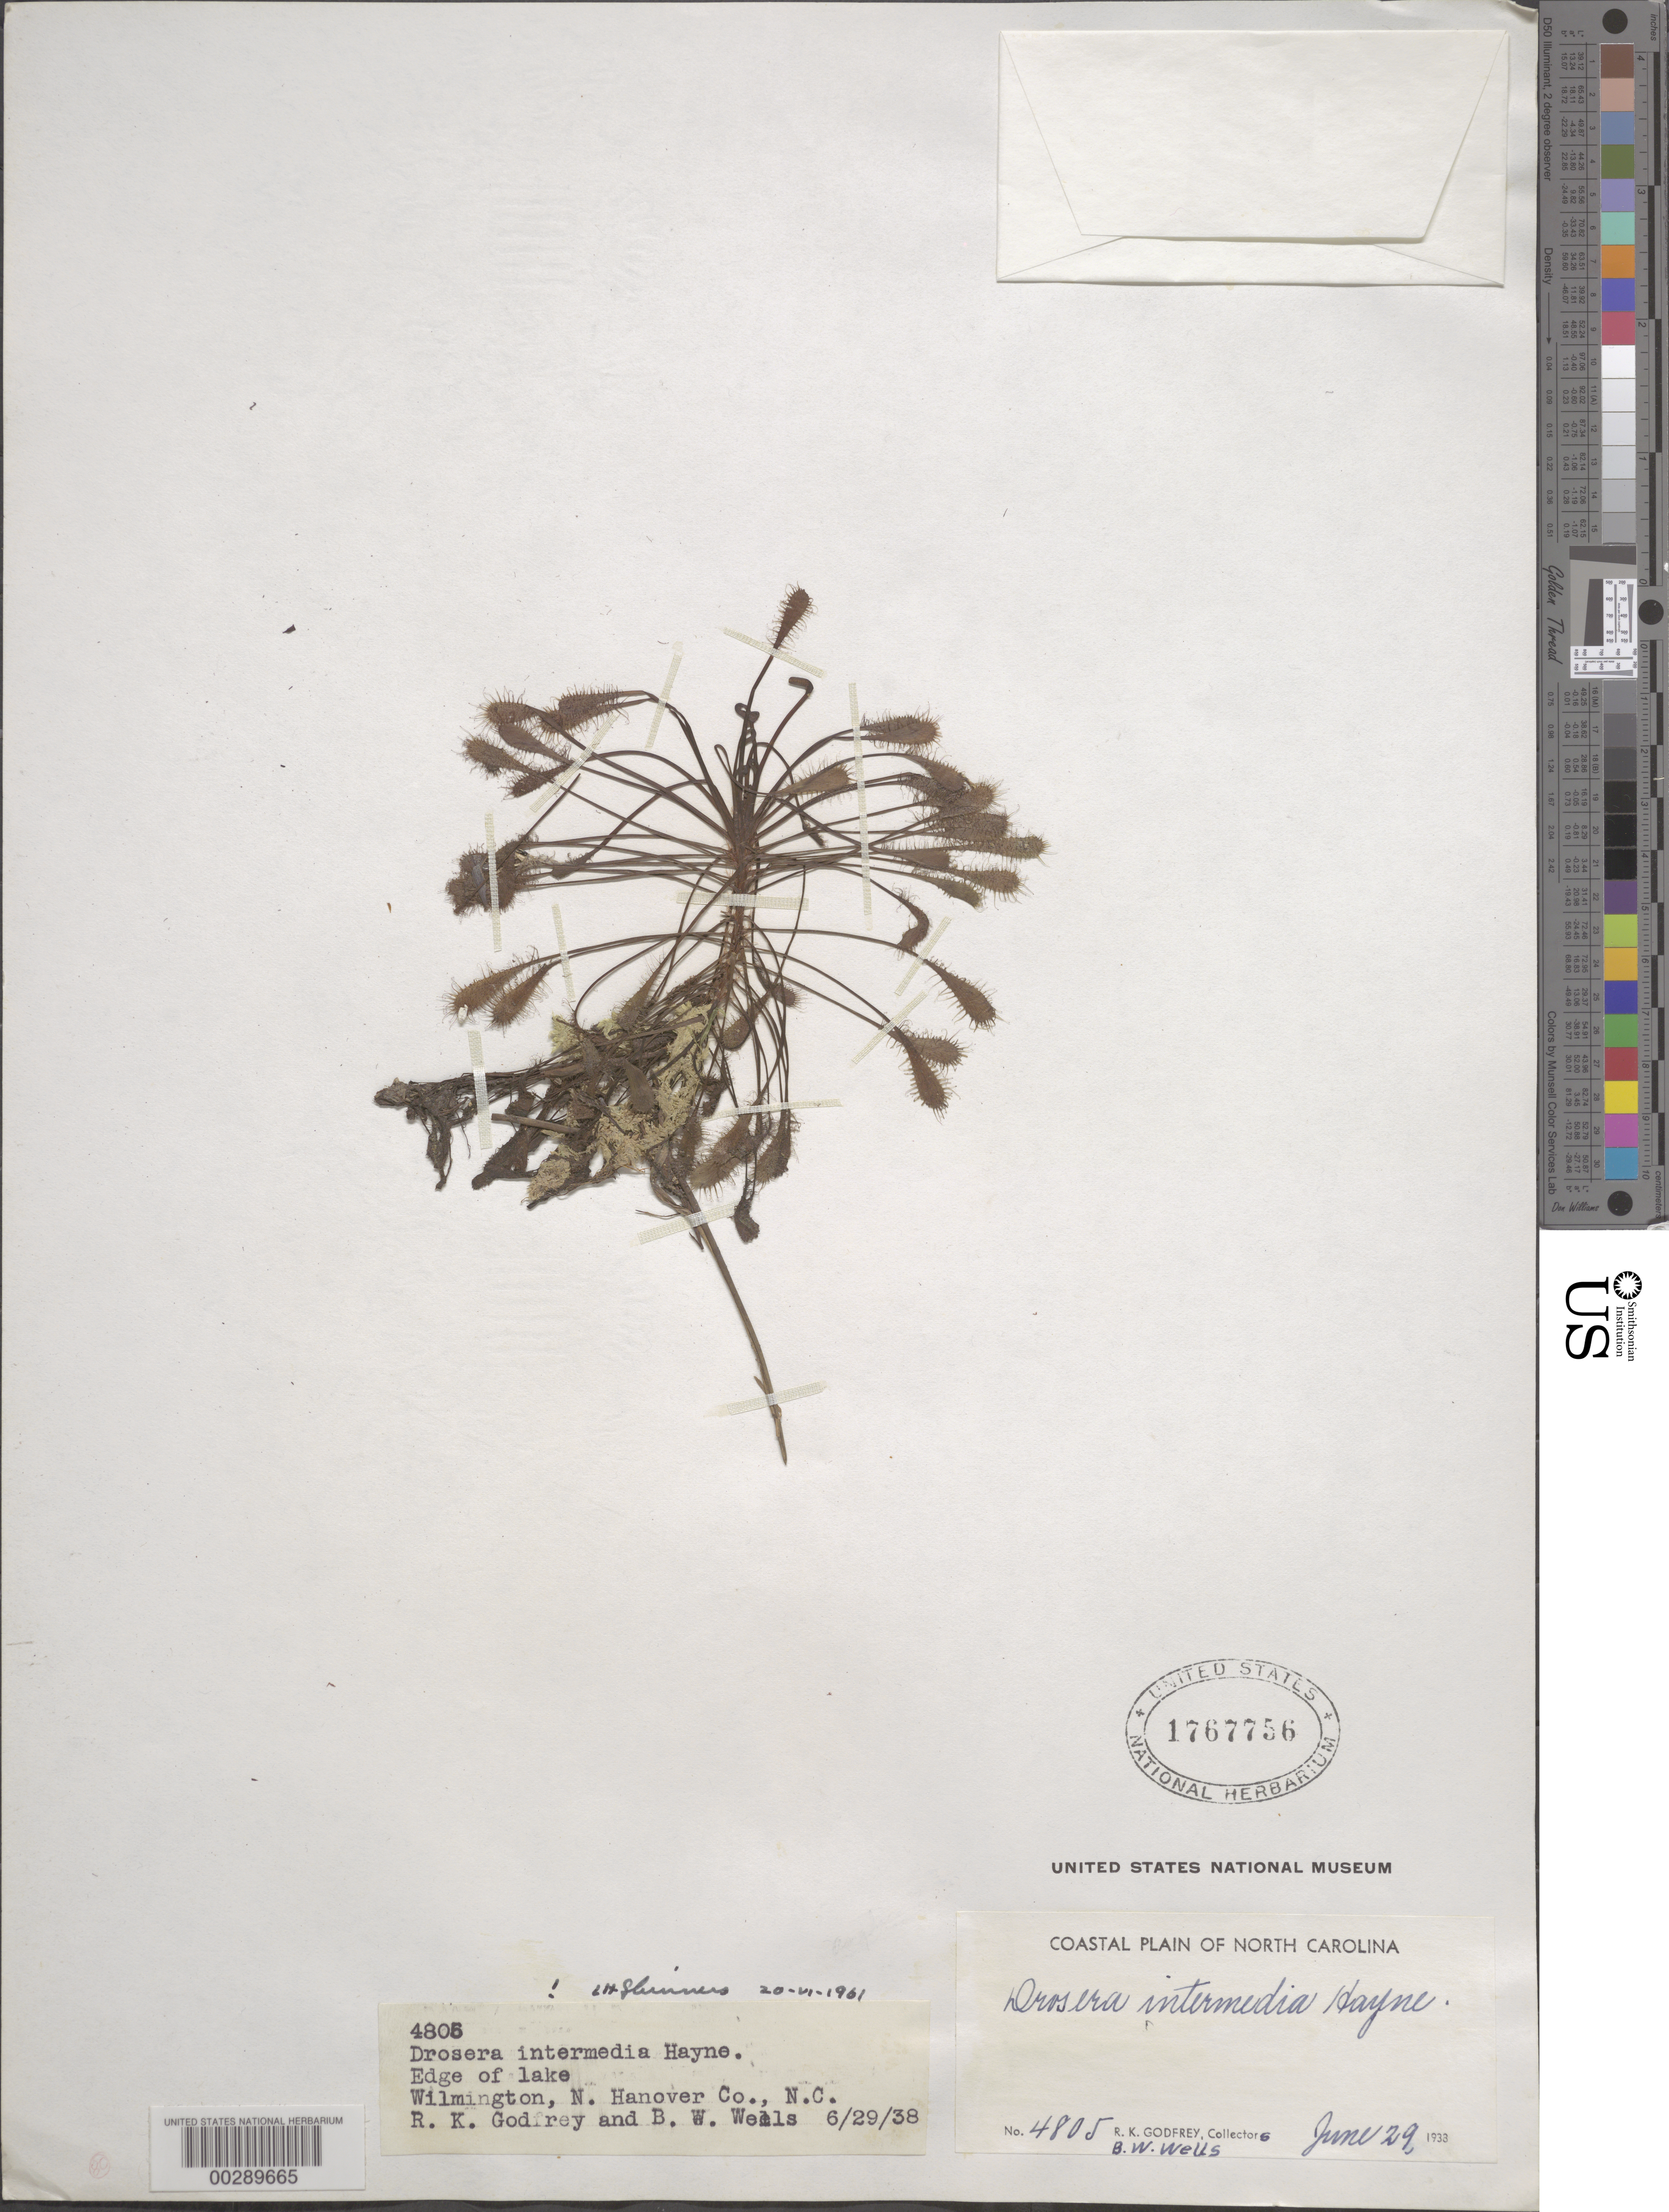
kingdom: Plantae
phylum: Tracheophyta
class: Magnoliopsida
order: Caryophyllales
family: Droseraceae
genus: Drosera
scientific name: Drosera intermedia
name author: Hayne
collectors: R. K. Godfrey & B. Wells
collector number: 4805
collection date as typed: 29 Jun 1938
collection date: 1938-06-29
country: United States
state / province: North Carolina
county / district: New Hanover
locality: Wilmington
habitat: Edge of lake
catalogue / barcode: US 1767756